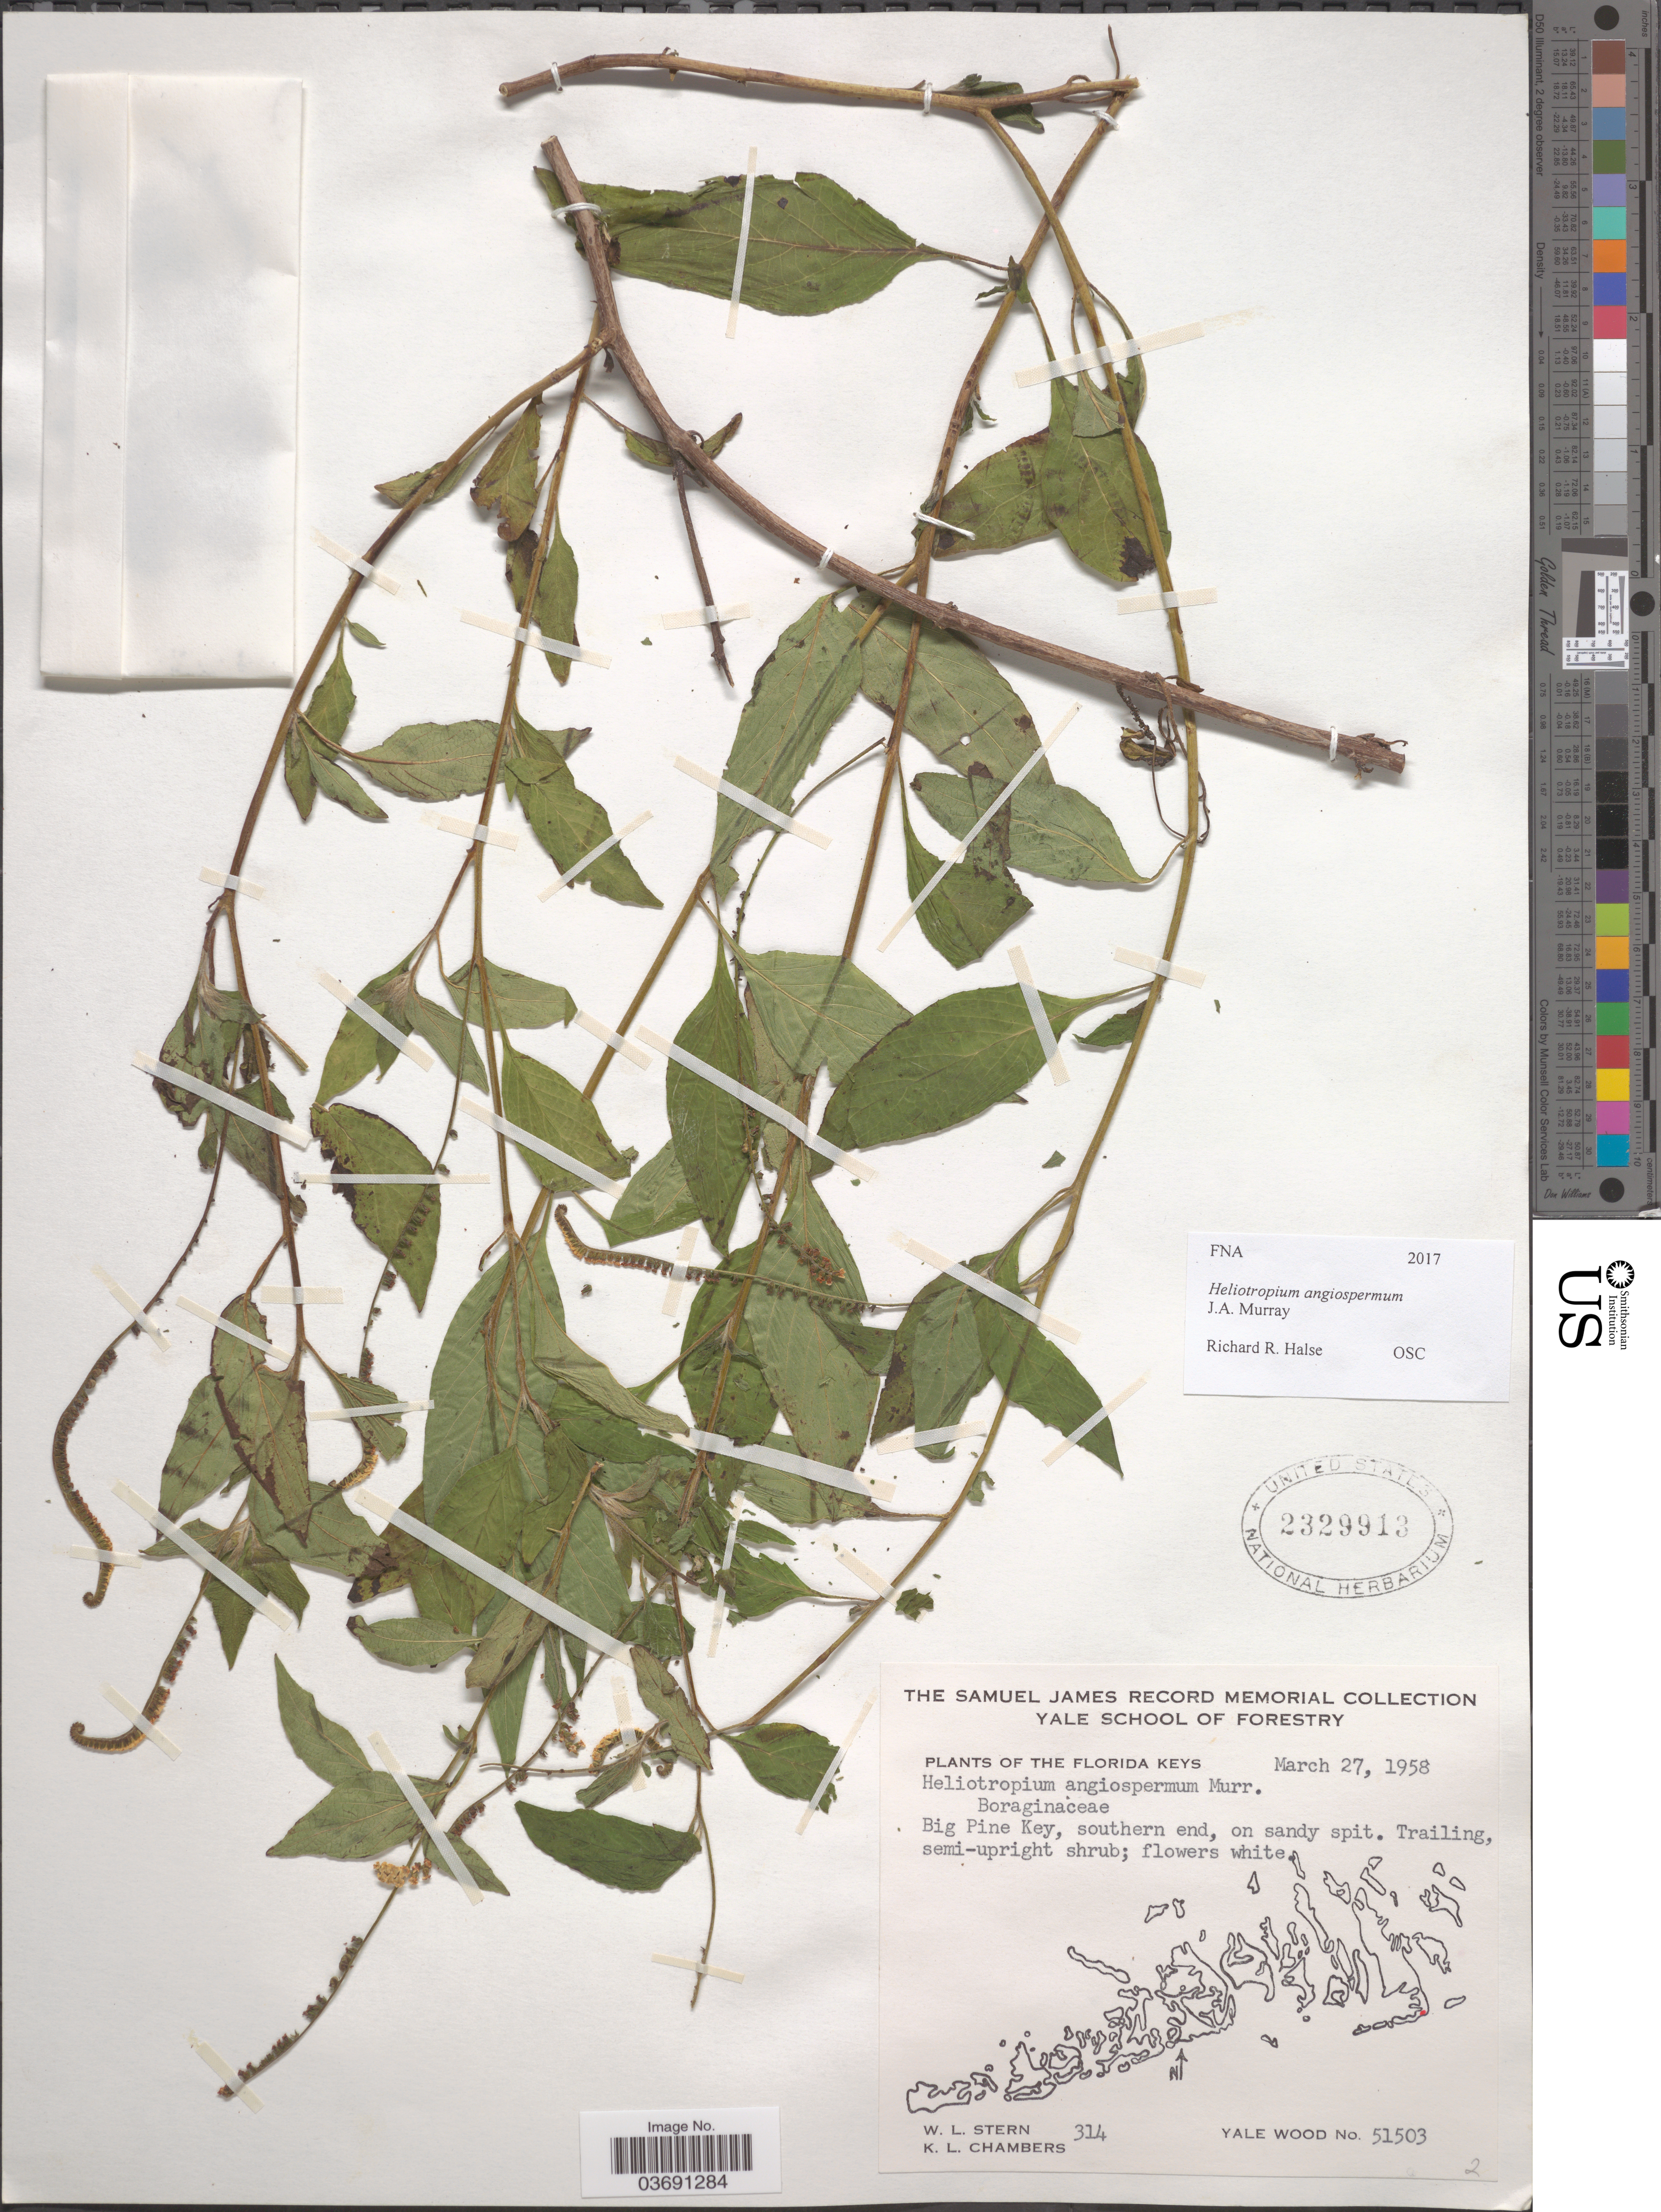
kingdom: Plantae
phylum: Tracheophyta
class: Magnoliopsida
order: Boraginales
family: Heliotropiaceae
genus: Heliotropium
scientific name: Heliotropium angiospermum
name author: Murray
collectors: W. L. Stern & K. Chambers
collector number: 314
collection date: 1958-03-27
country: United States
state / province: Florida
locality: Florida Keys. Big Pine Key, southern end, on sandy spit.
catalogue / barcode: US 2329913